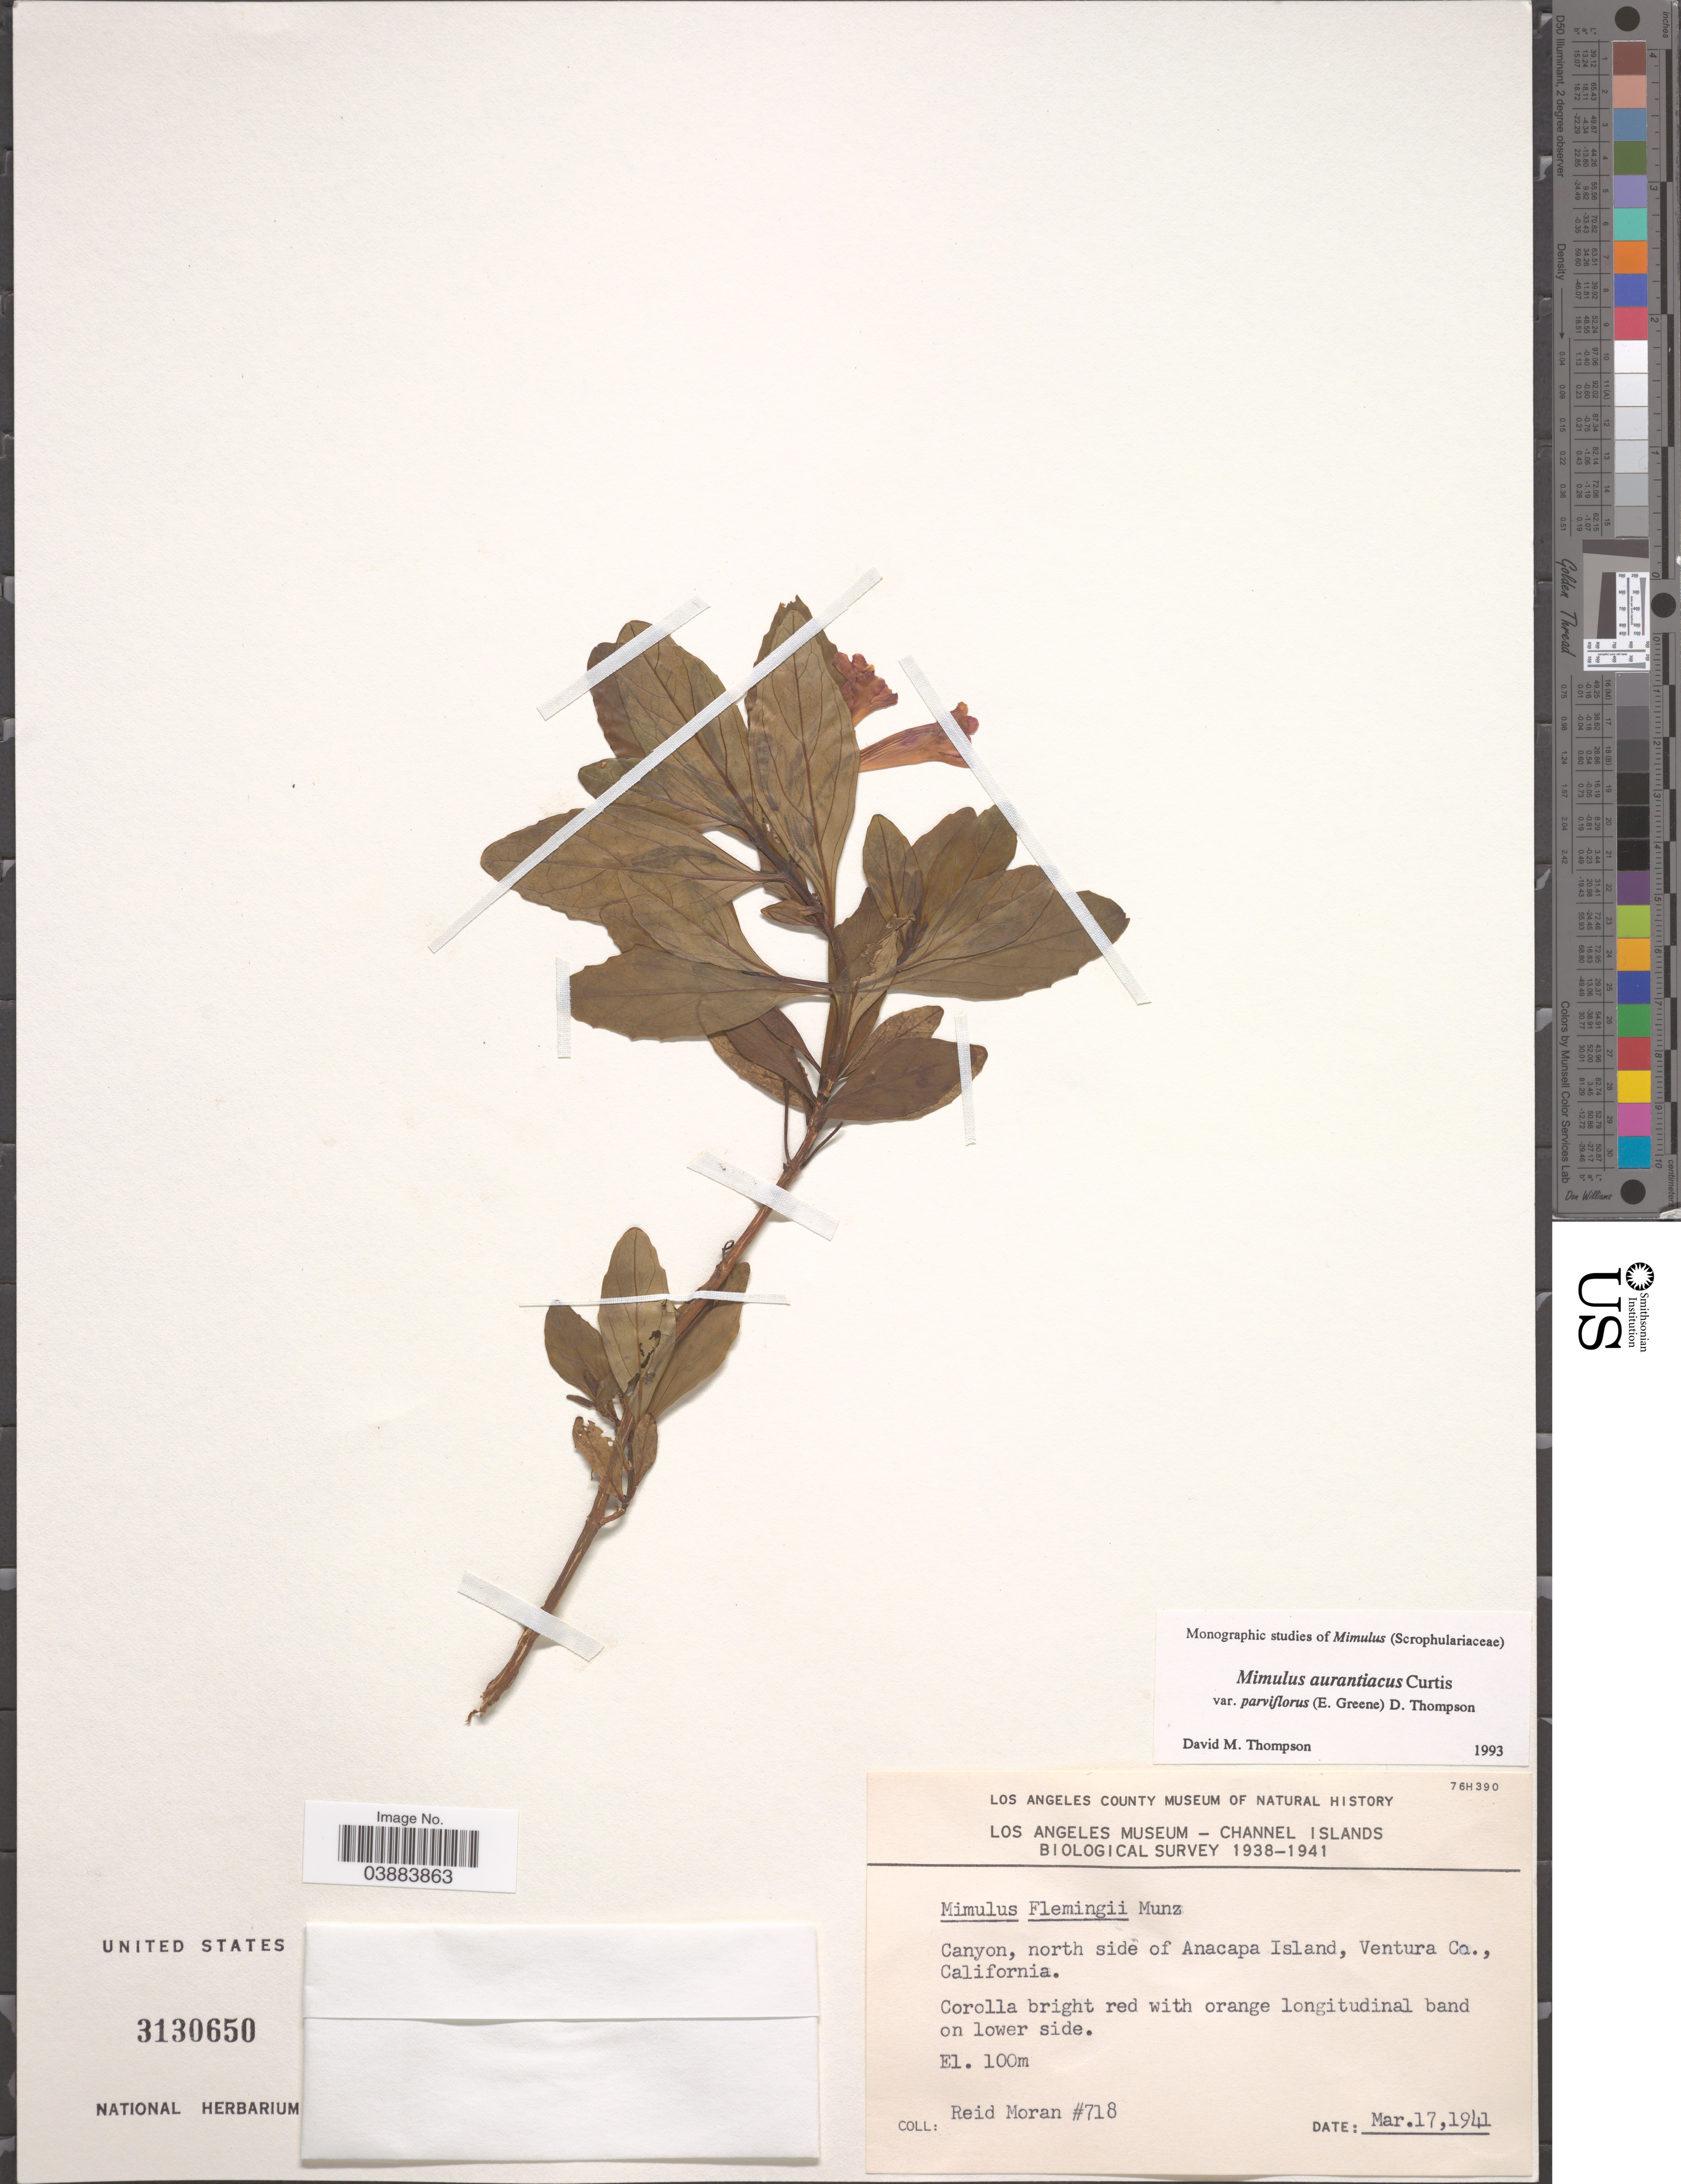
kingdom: Plantae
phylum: Tracheophyta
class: Magnoliopsida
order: Lamiales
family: Phrymaceae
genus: Diplacus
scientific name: Diplacus aurantiacus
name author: (Curtis) Jeps.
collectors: R. Moran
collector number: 718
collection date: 1941-03-17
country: United States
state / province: California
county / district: Ventura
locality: Canyon, north side of Anacapa Island, Ventura Co.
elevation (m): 100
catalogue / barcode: US 3130650